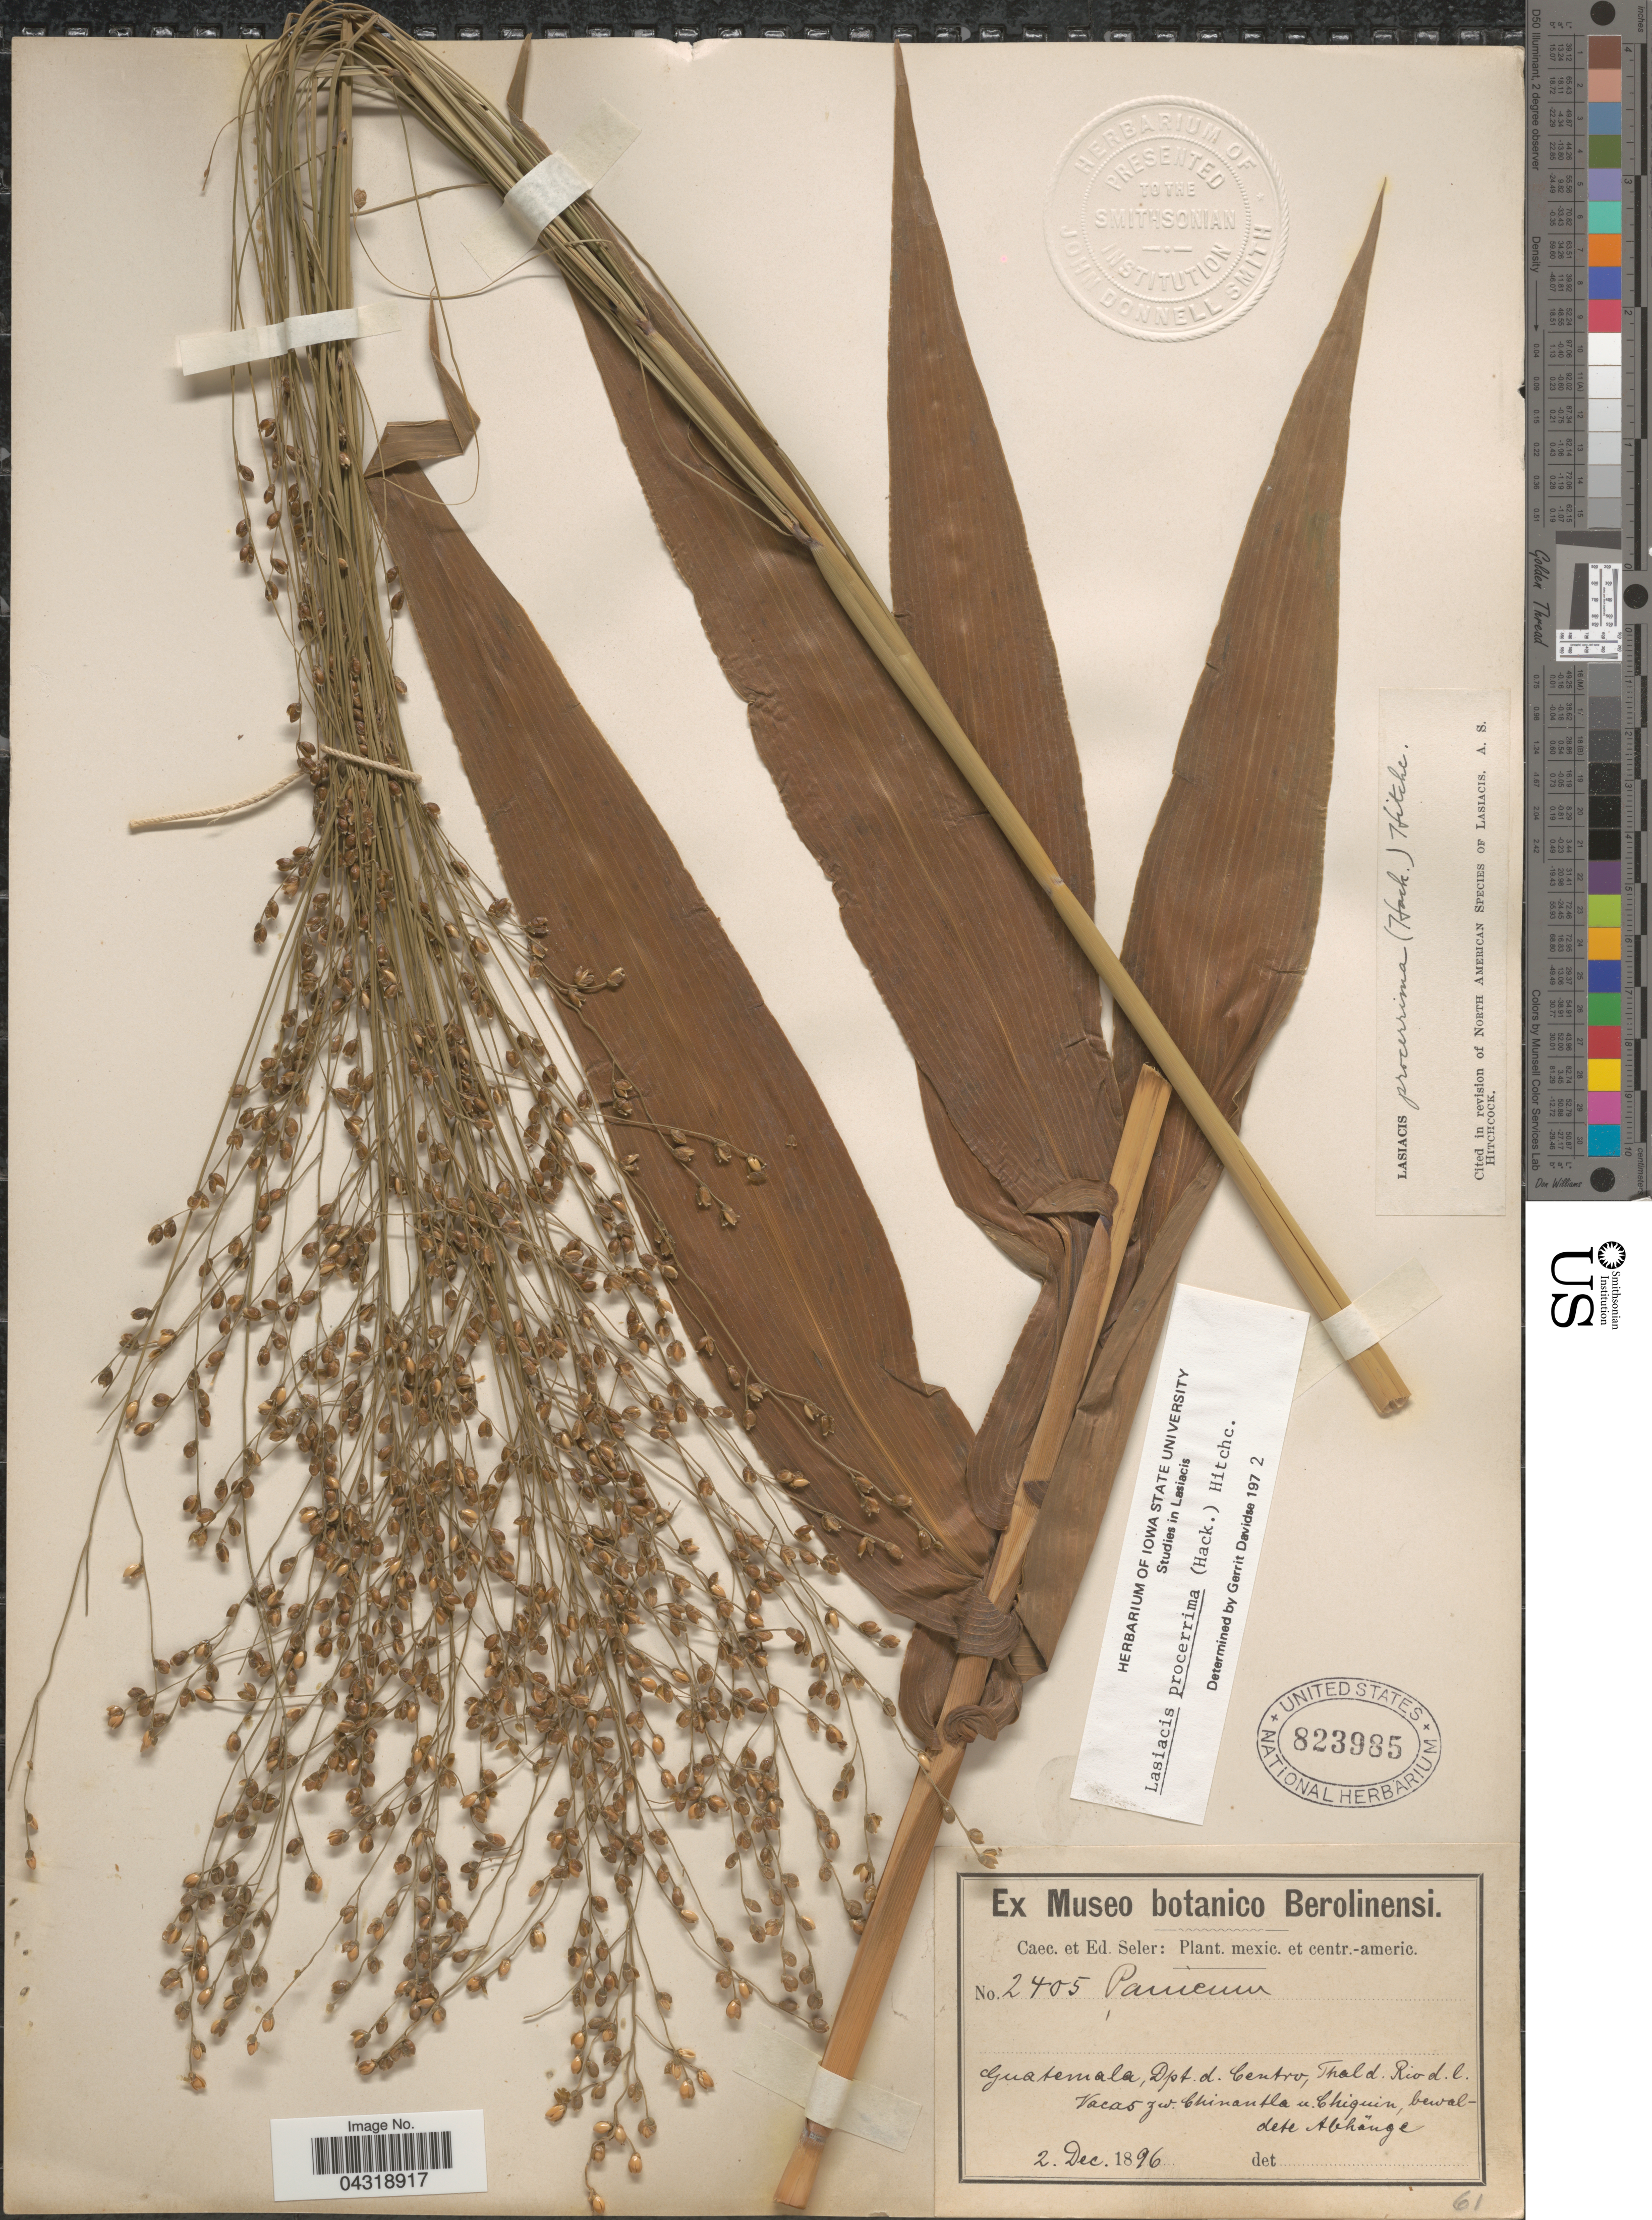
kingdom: Plantae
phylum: Tracheophyta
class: Liliopsida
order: Poales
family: Poaceae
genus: Lasiacis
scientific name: Lasiacis procerrima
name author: (Hack.) Hitchc.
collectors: C. Seler & E. G. Seler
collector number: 2405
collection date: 1896-12-02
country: Guatemala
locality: Dpt. d. Centro, Thal d. Rio d. l. Vacas zw. Chinantla u. Chiquin, bewaldete Abhânge.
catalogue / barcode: US 823985